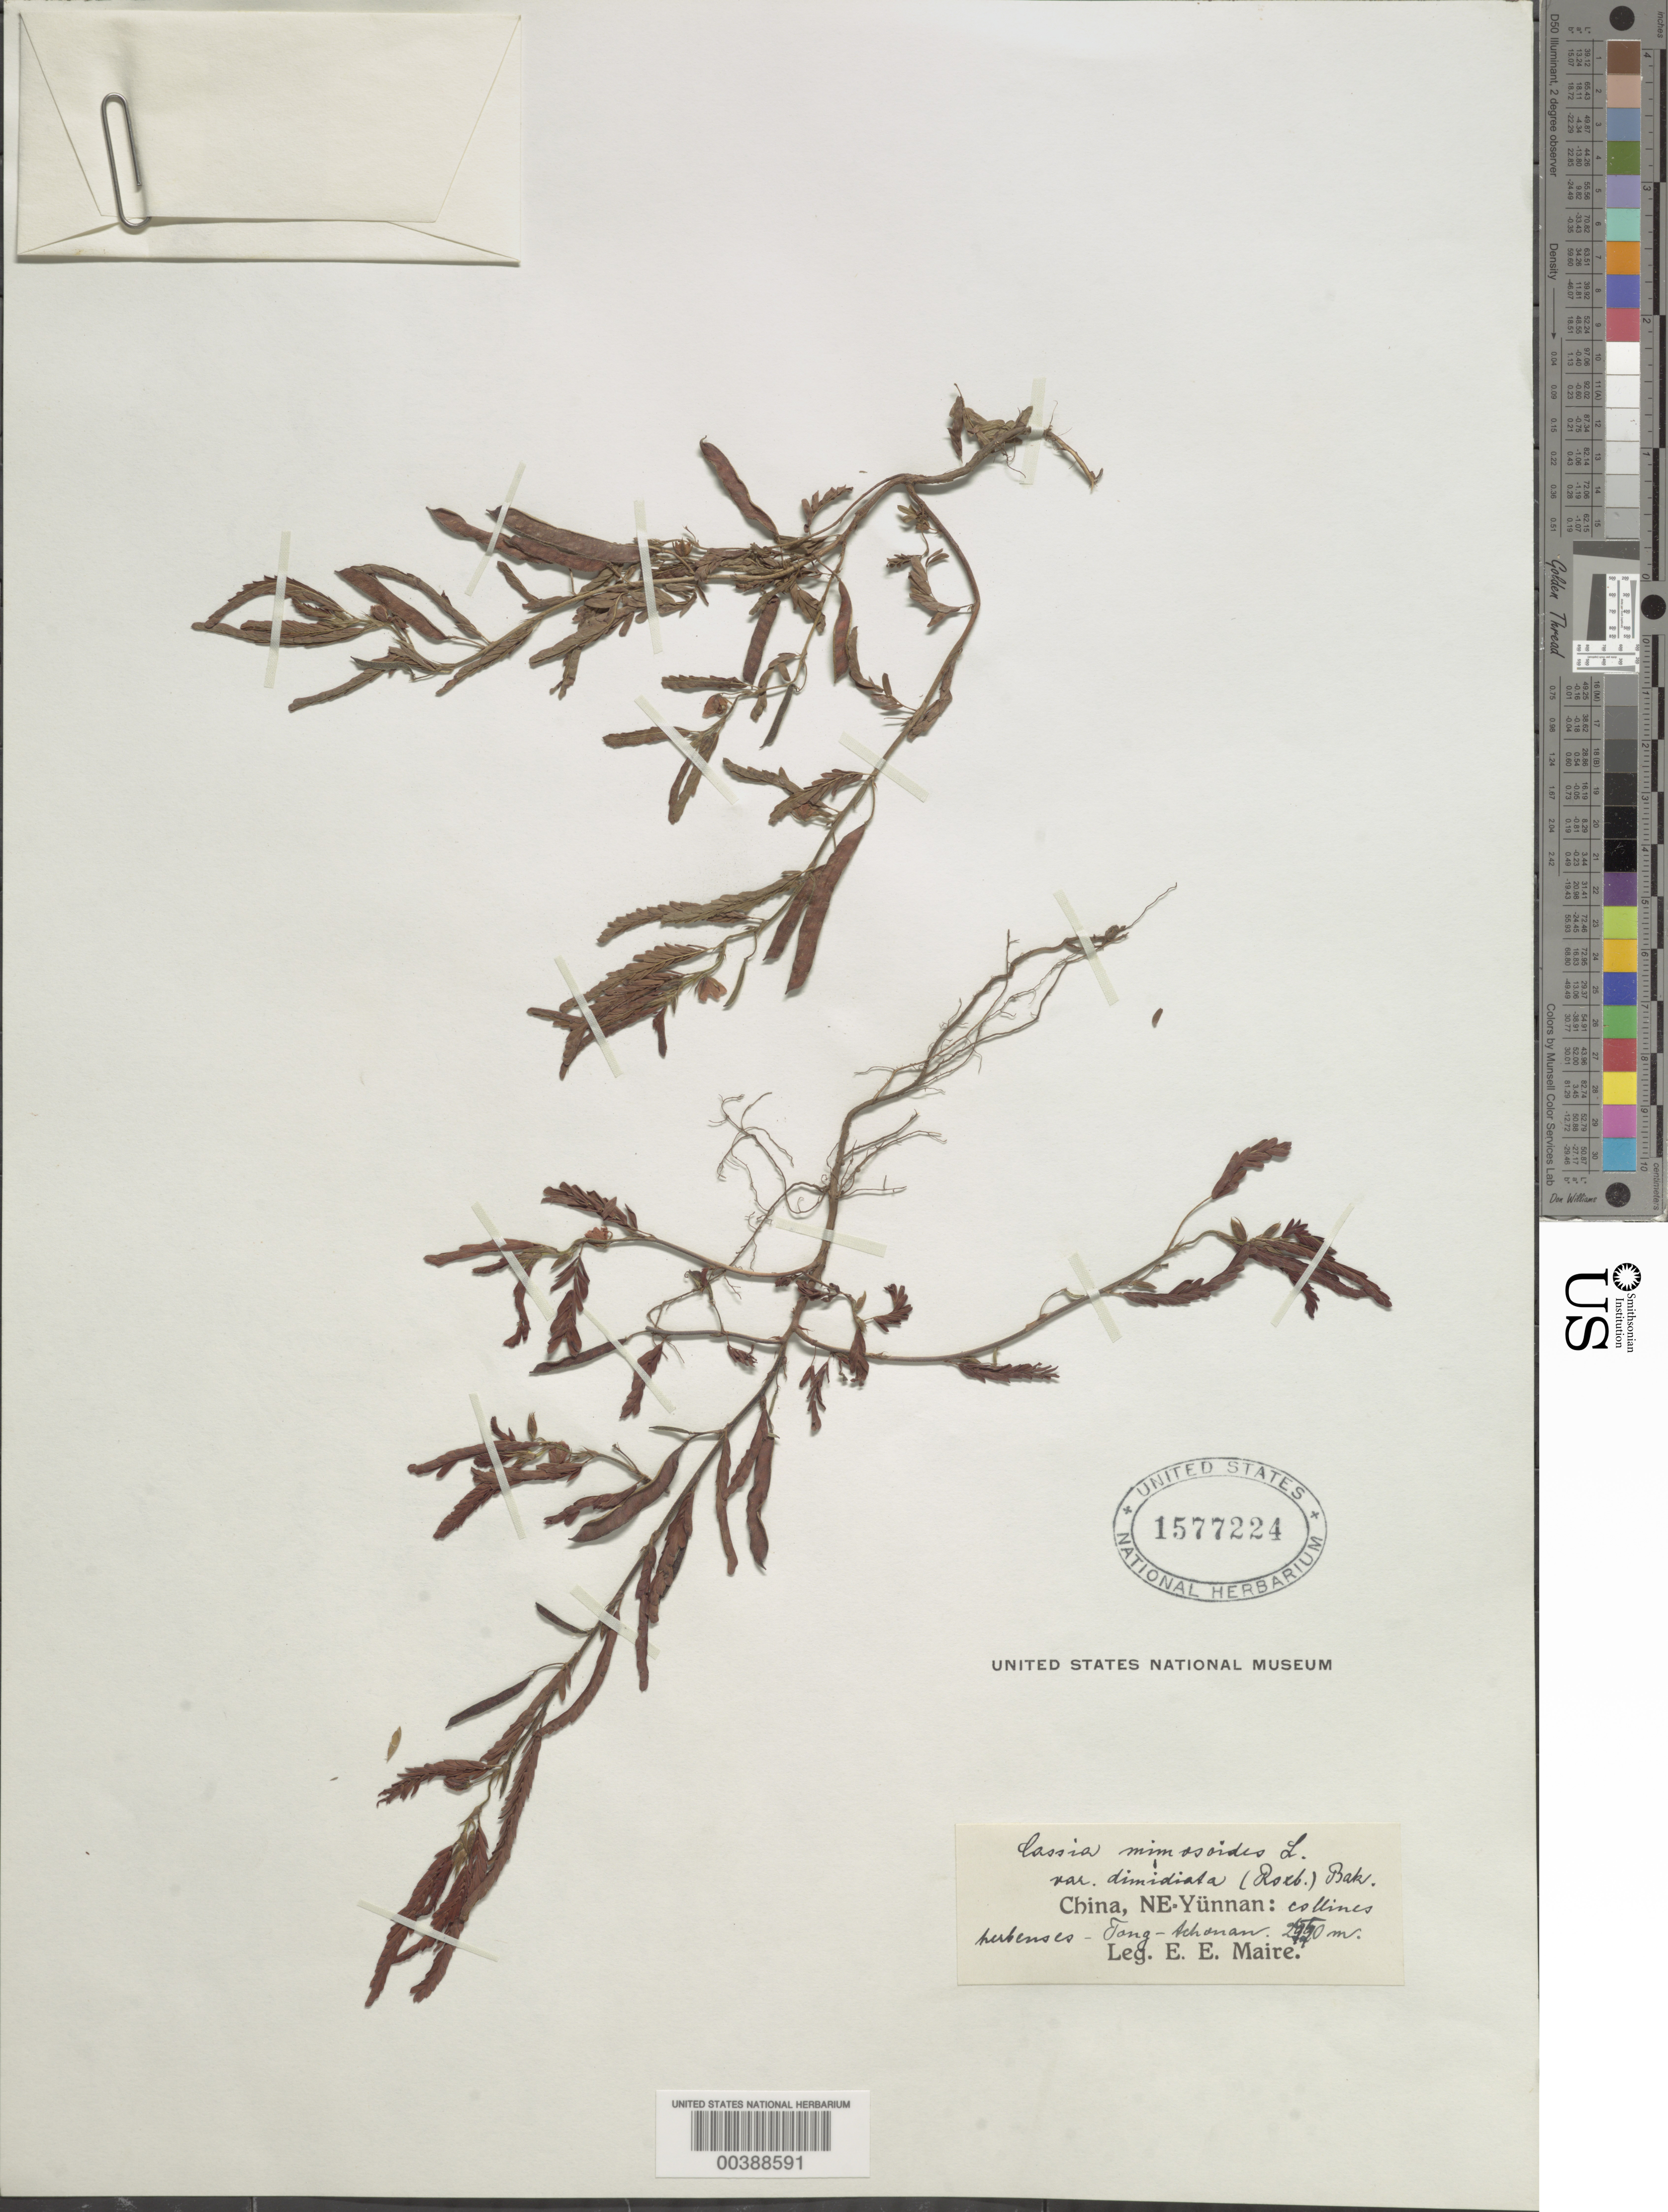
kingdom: Plantae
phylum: Tracheophyta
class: Magnoliopsida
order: Fabales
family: Fabaceae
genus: Chamaecrista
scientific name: Chamaecrista mimosoides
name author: (L.) Greene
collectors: E. E. Maire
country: China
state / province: Yunnan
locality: Fong-schonan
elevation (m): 2550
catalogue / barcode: US 1577224